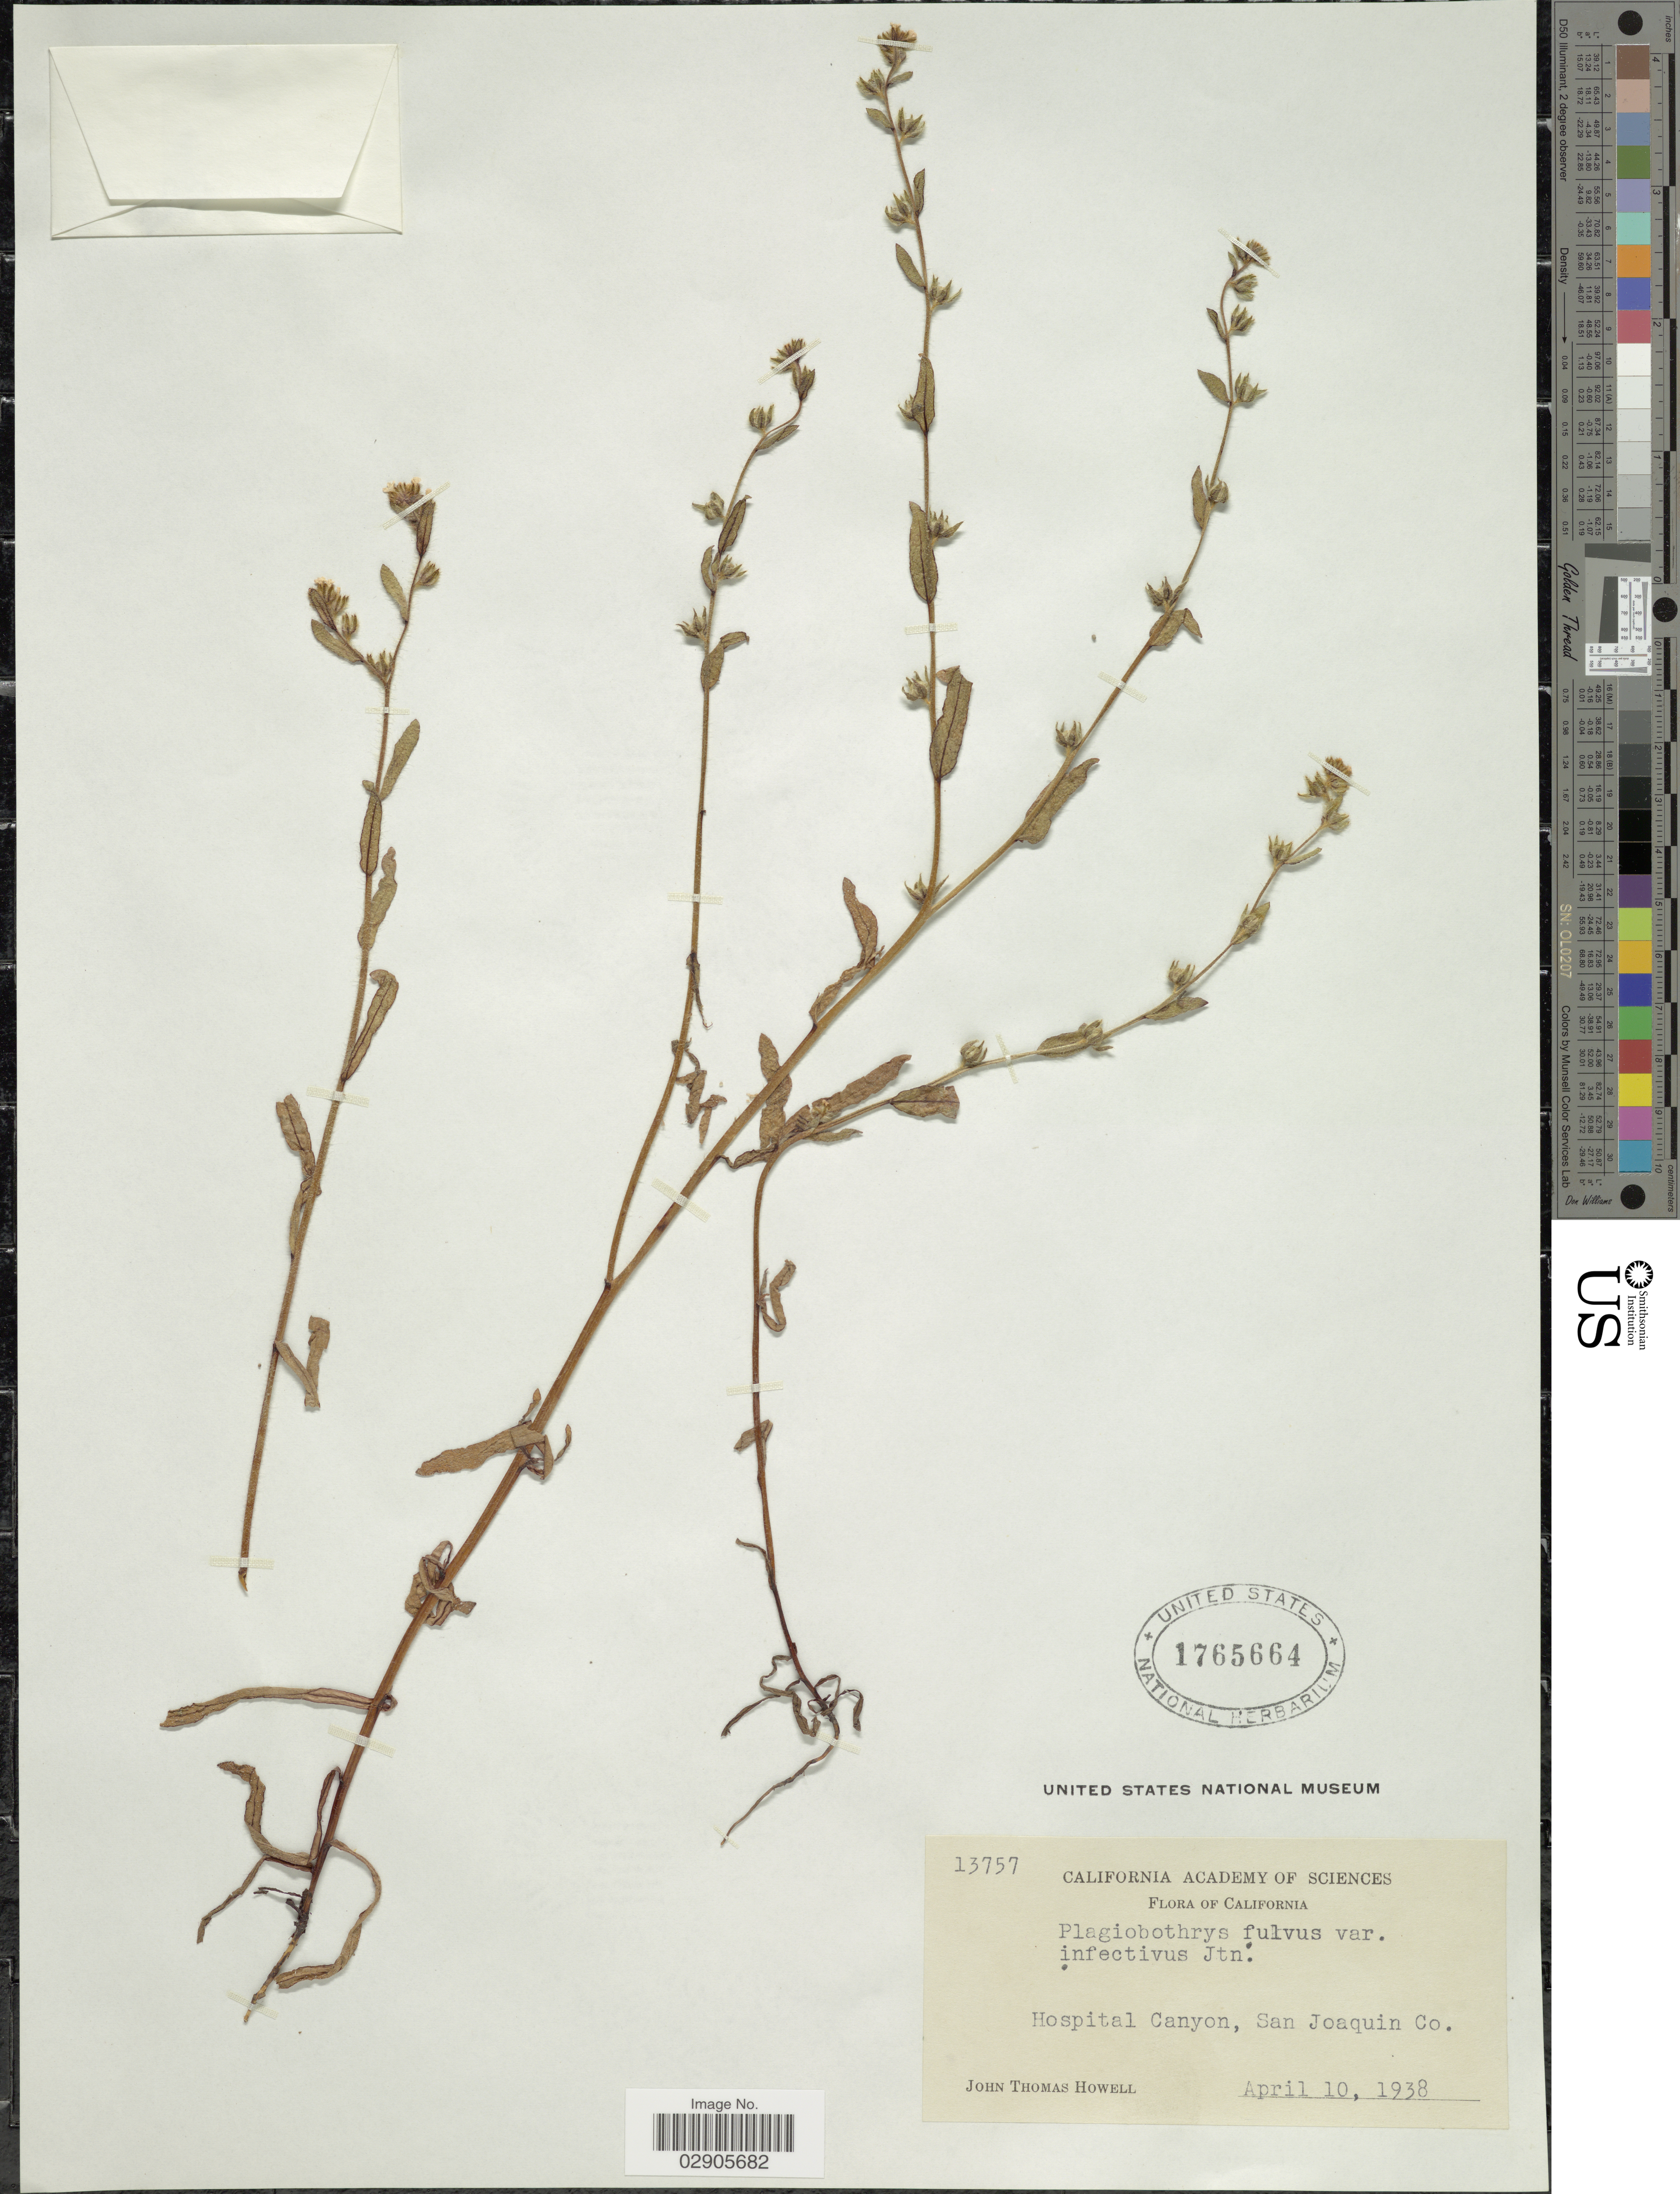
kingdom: Plantae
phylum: Tracheophyta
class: Magnoliopsida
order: Boraginales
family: Boraginaceae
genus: Plagiobothrys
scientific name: Plagiobothrys fulvus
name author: (Hook. & Arn.) I.M. Johnst.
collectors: J. T. Howell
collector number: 13757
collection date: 1938-04-10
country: United States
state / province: California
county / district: San Joaquin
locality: Hospital Canyon, San Joaquin Co.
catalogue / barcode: US 1765664